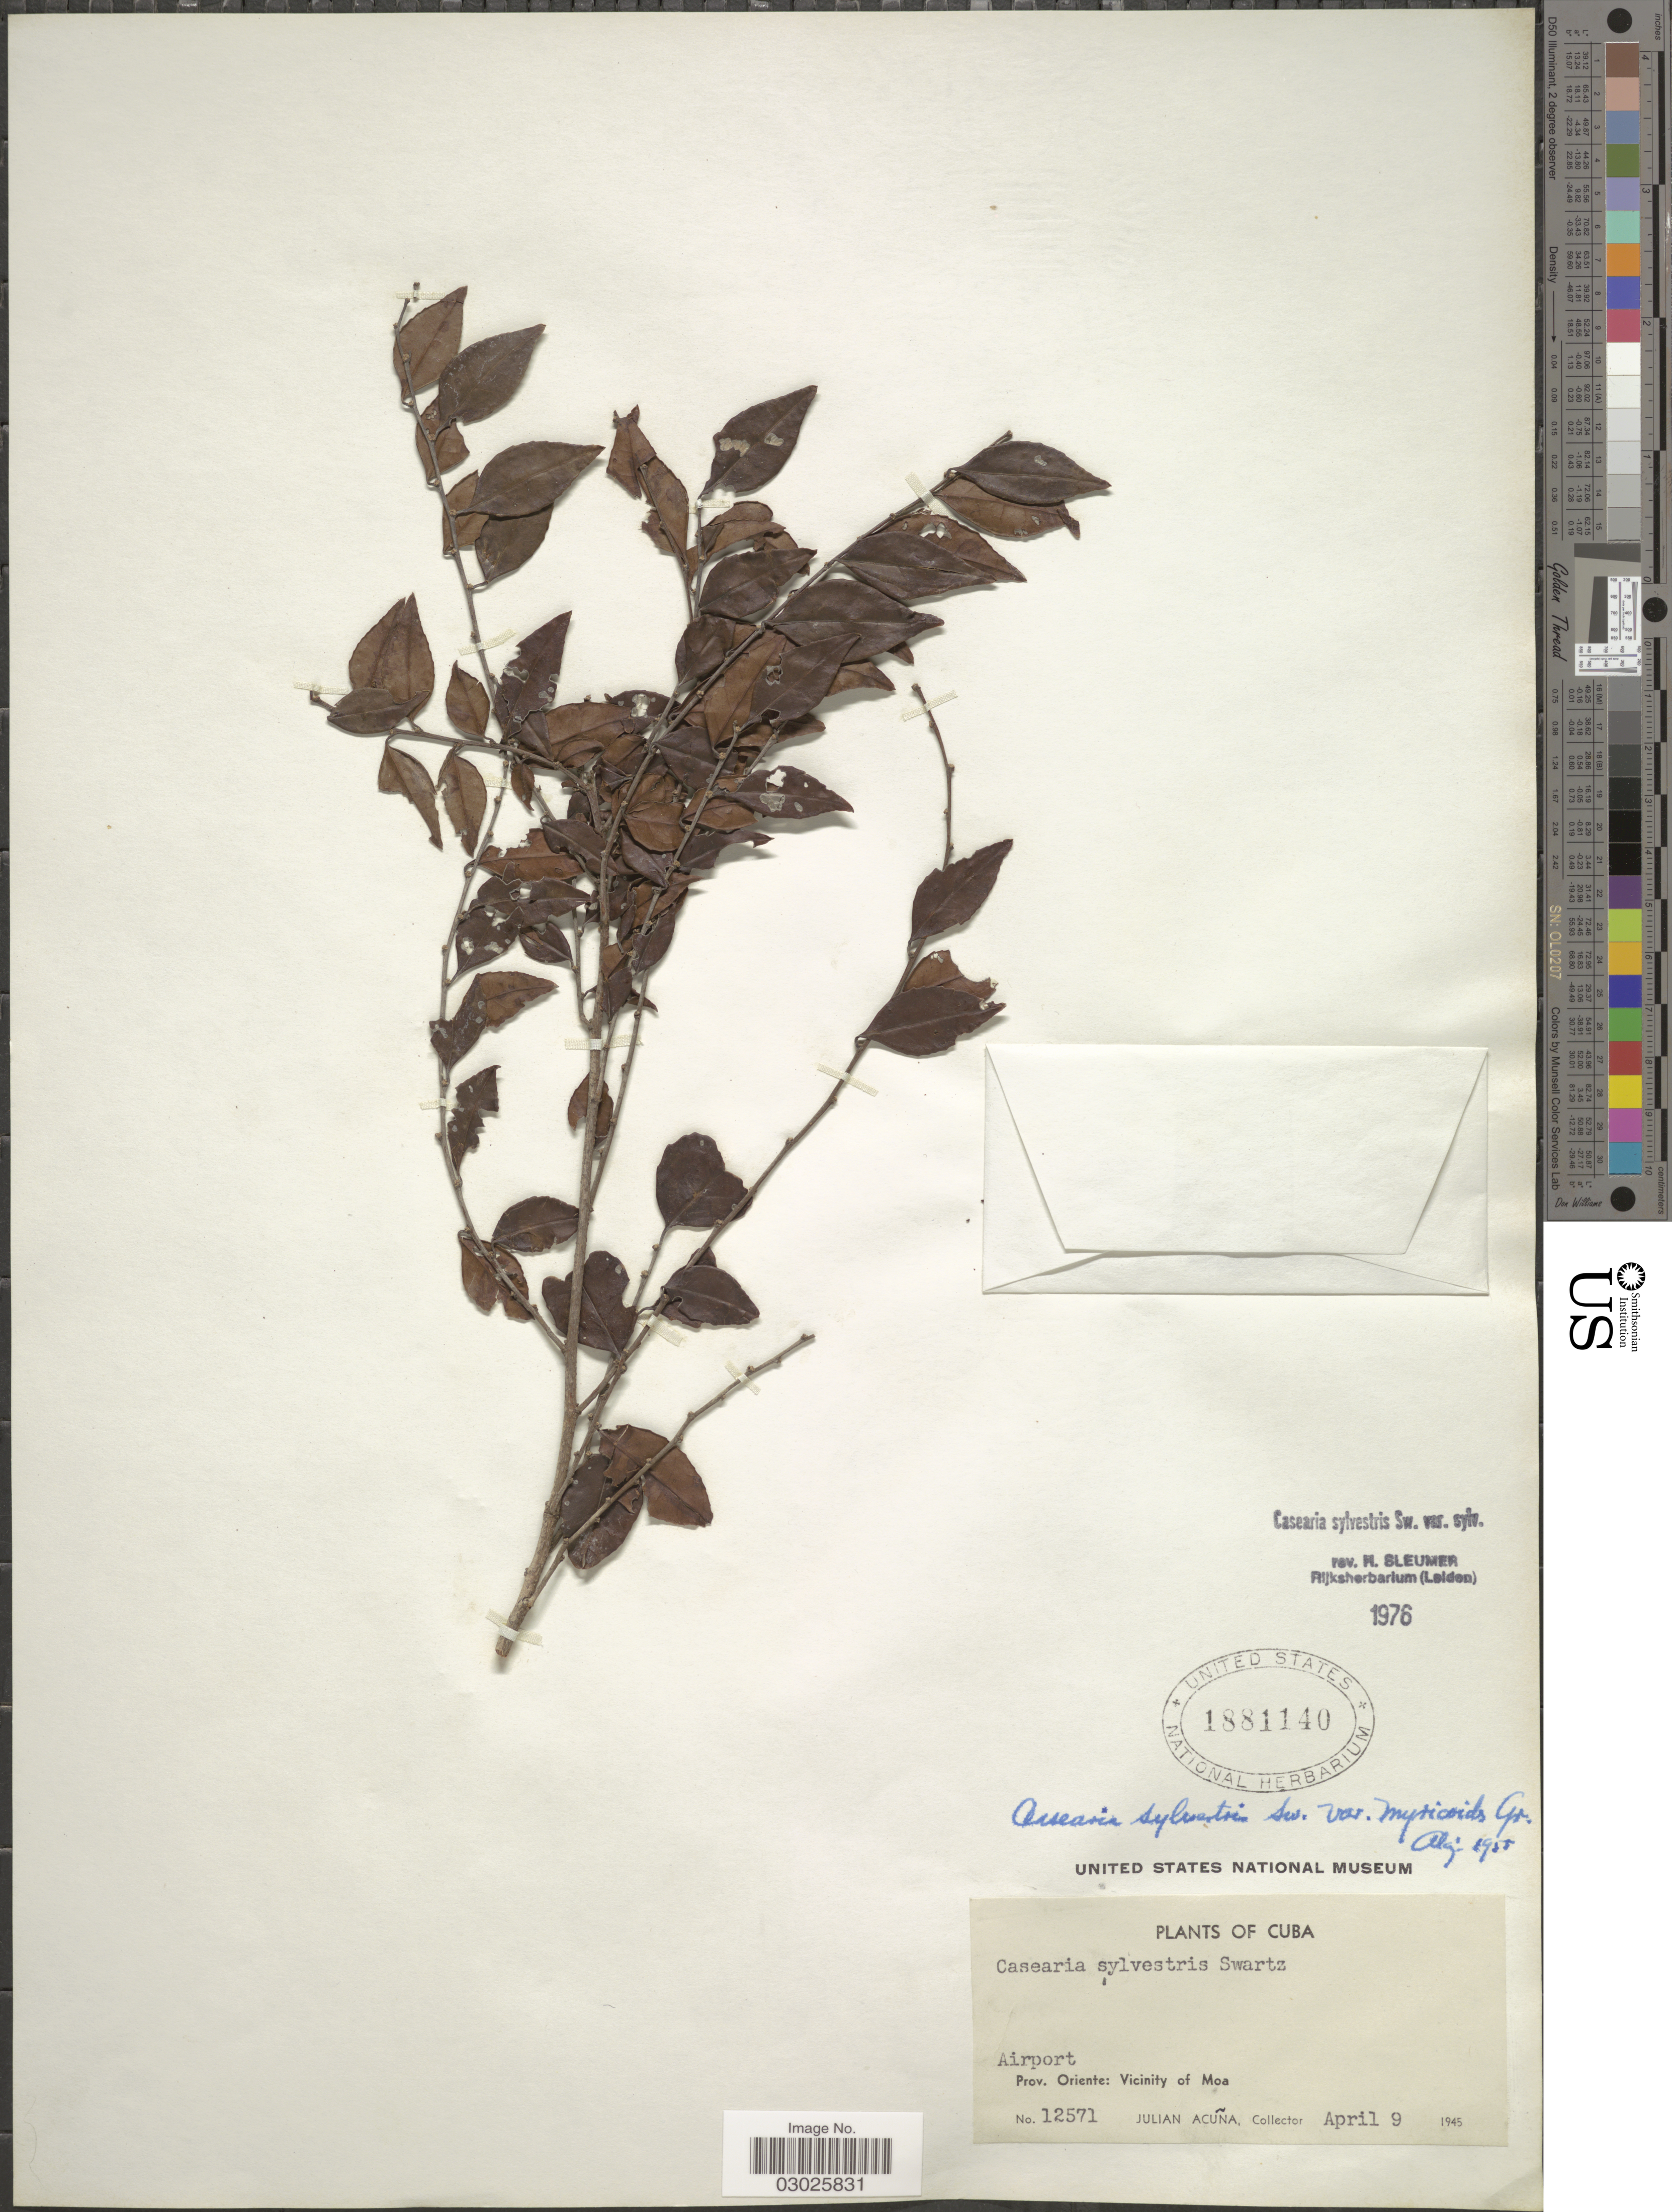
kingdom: Plantae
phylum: Tracheophyta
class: Magnoliopsida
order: Malpighiales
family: Salicaceae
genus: Casearia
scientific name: Casearia sylvestris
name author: Sw.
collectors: R. Acuña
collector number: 12571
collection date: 1945-04-09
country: Cuba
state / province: Oriente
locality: Airport. Vicinity of Moa.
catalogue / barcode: US 1881140